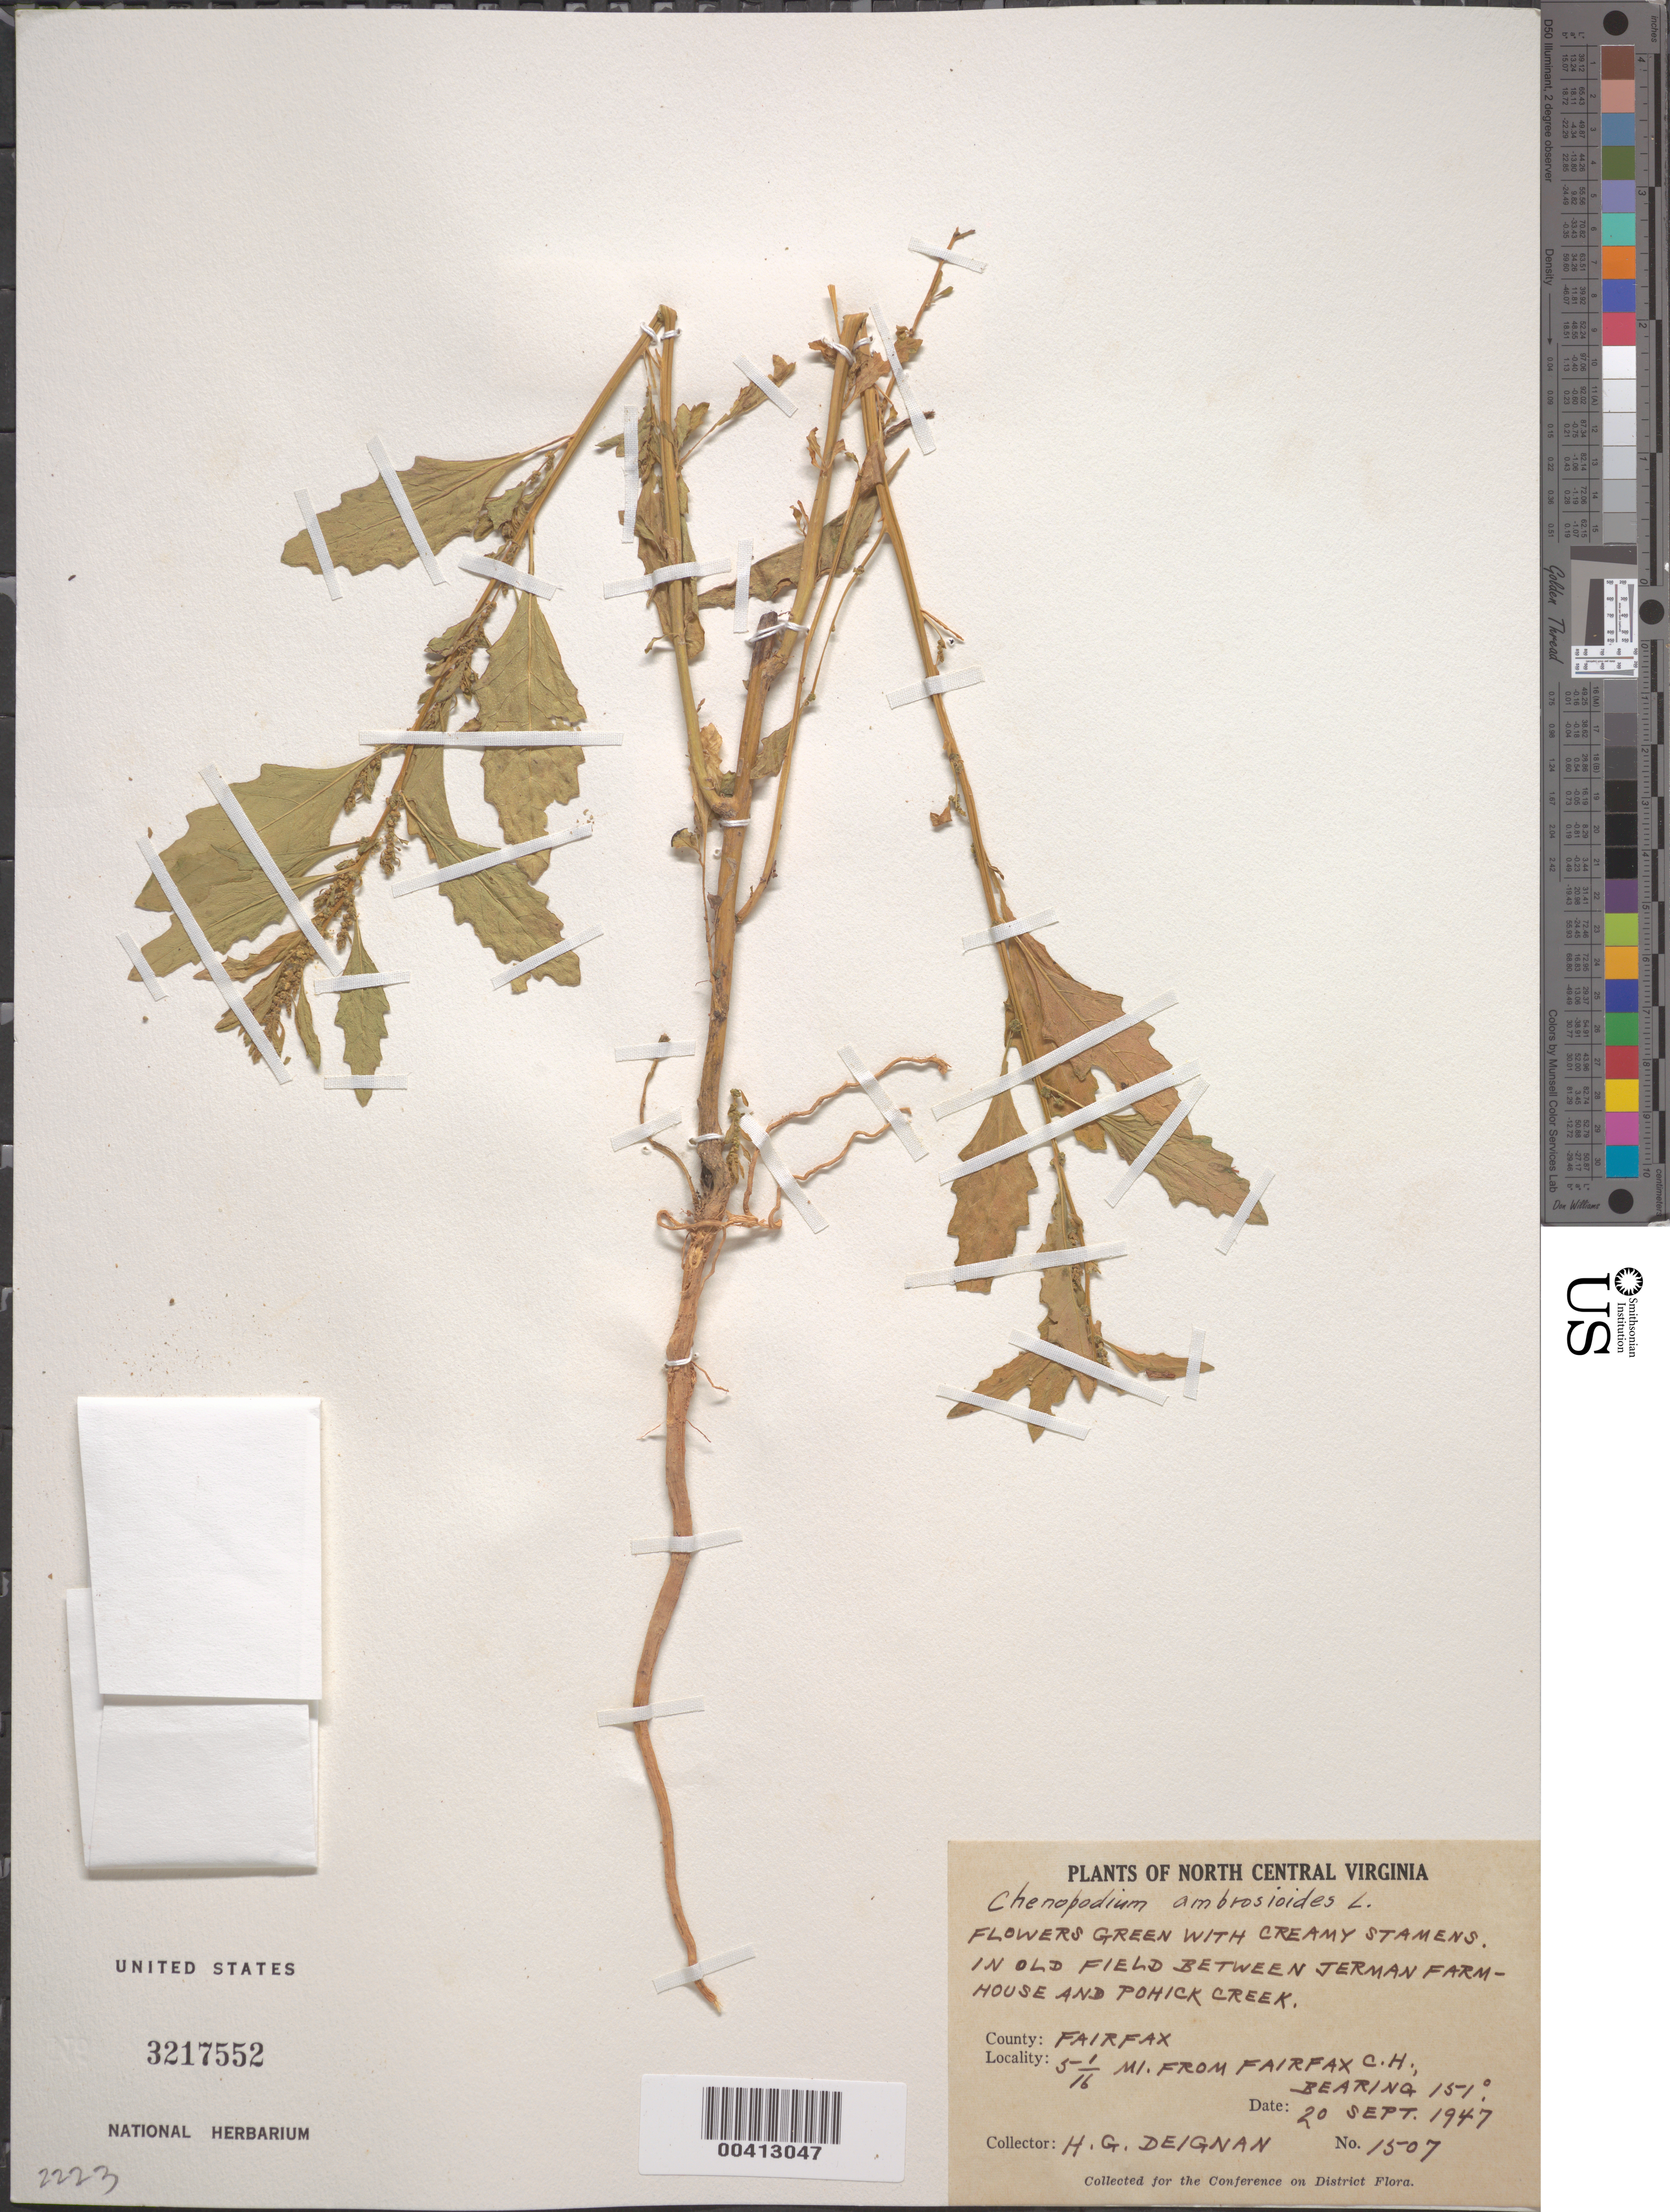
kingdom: Plantae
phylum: Tracheophyta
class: Magnoliopsida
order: Caryophyllales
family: Amaranthaceae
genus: Chenopodium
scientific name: Chenopodium ambrosioides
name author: L.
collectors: H. Deignan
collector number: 1507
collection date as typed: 20 Sep 1947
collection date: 1947-09-20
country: United States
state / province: Virginia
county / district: Fairfax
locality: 5 1/16 mi. from Fairfax County Courthouse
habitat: In old field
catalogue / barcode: US 3217552